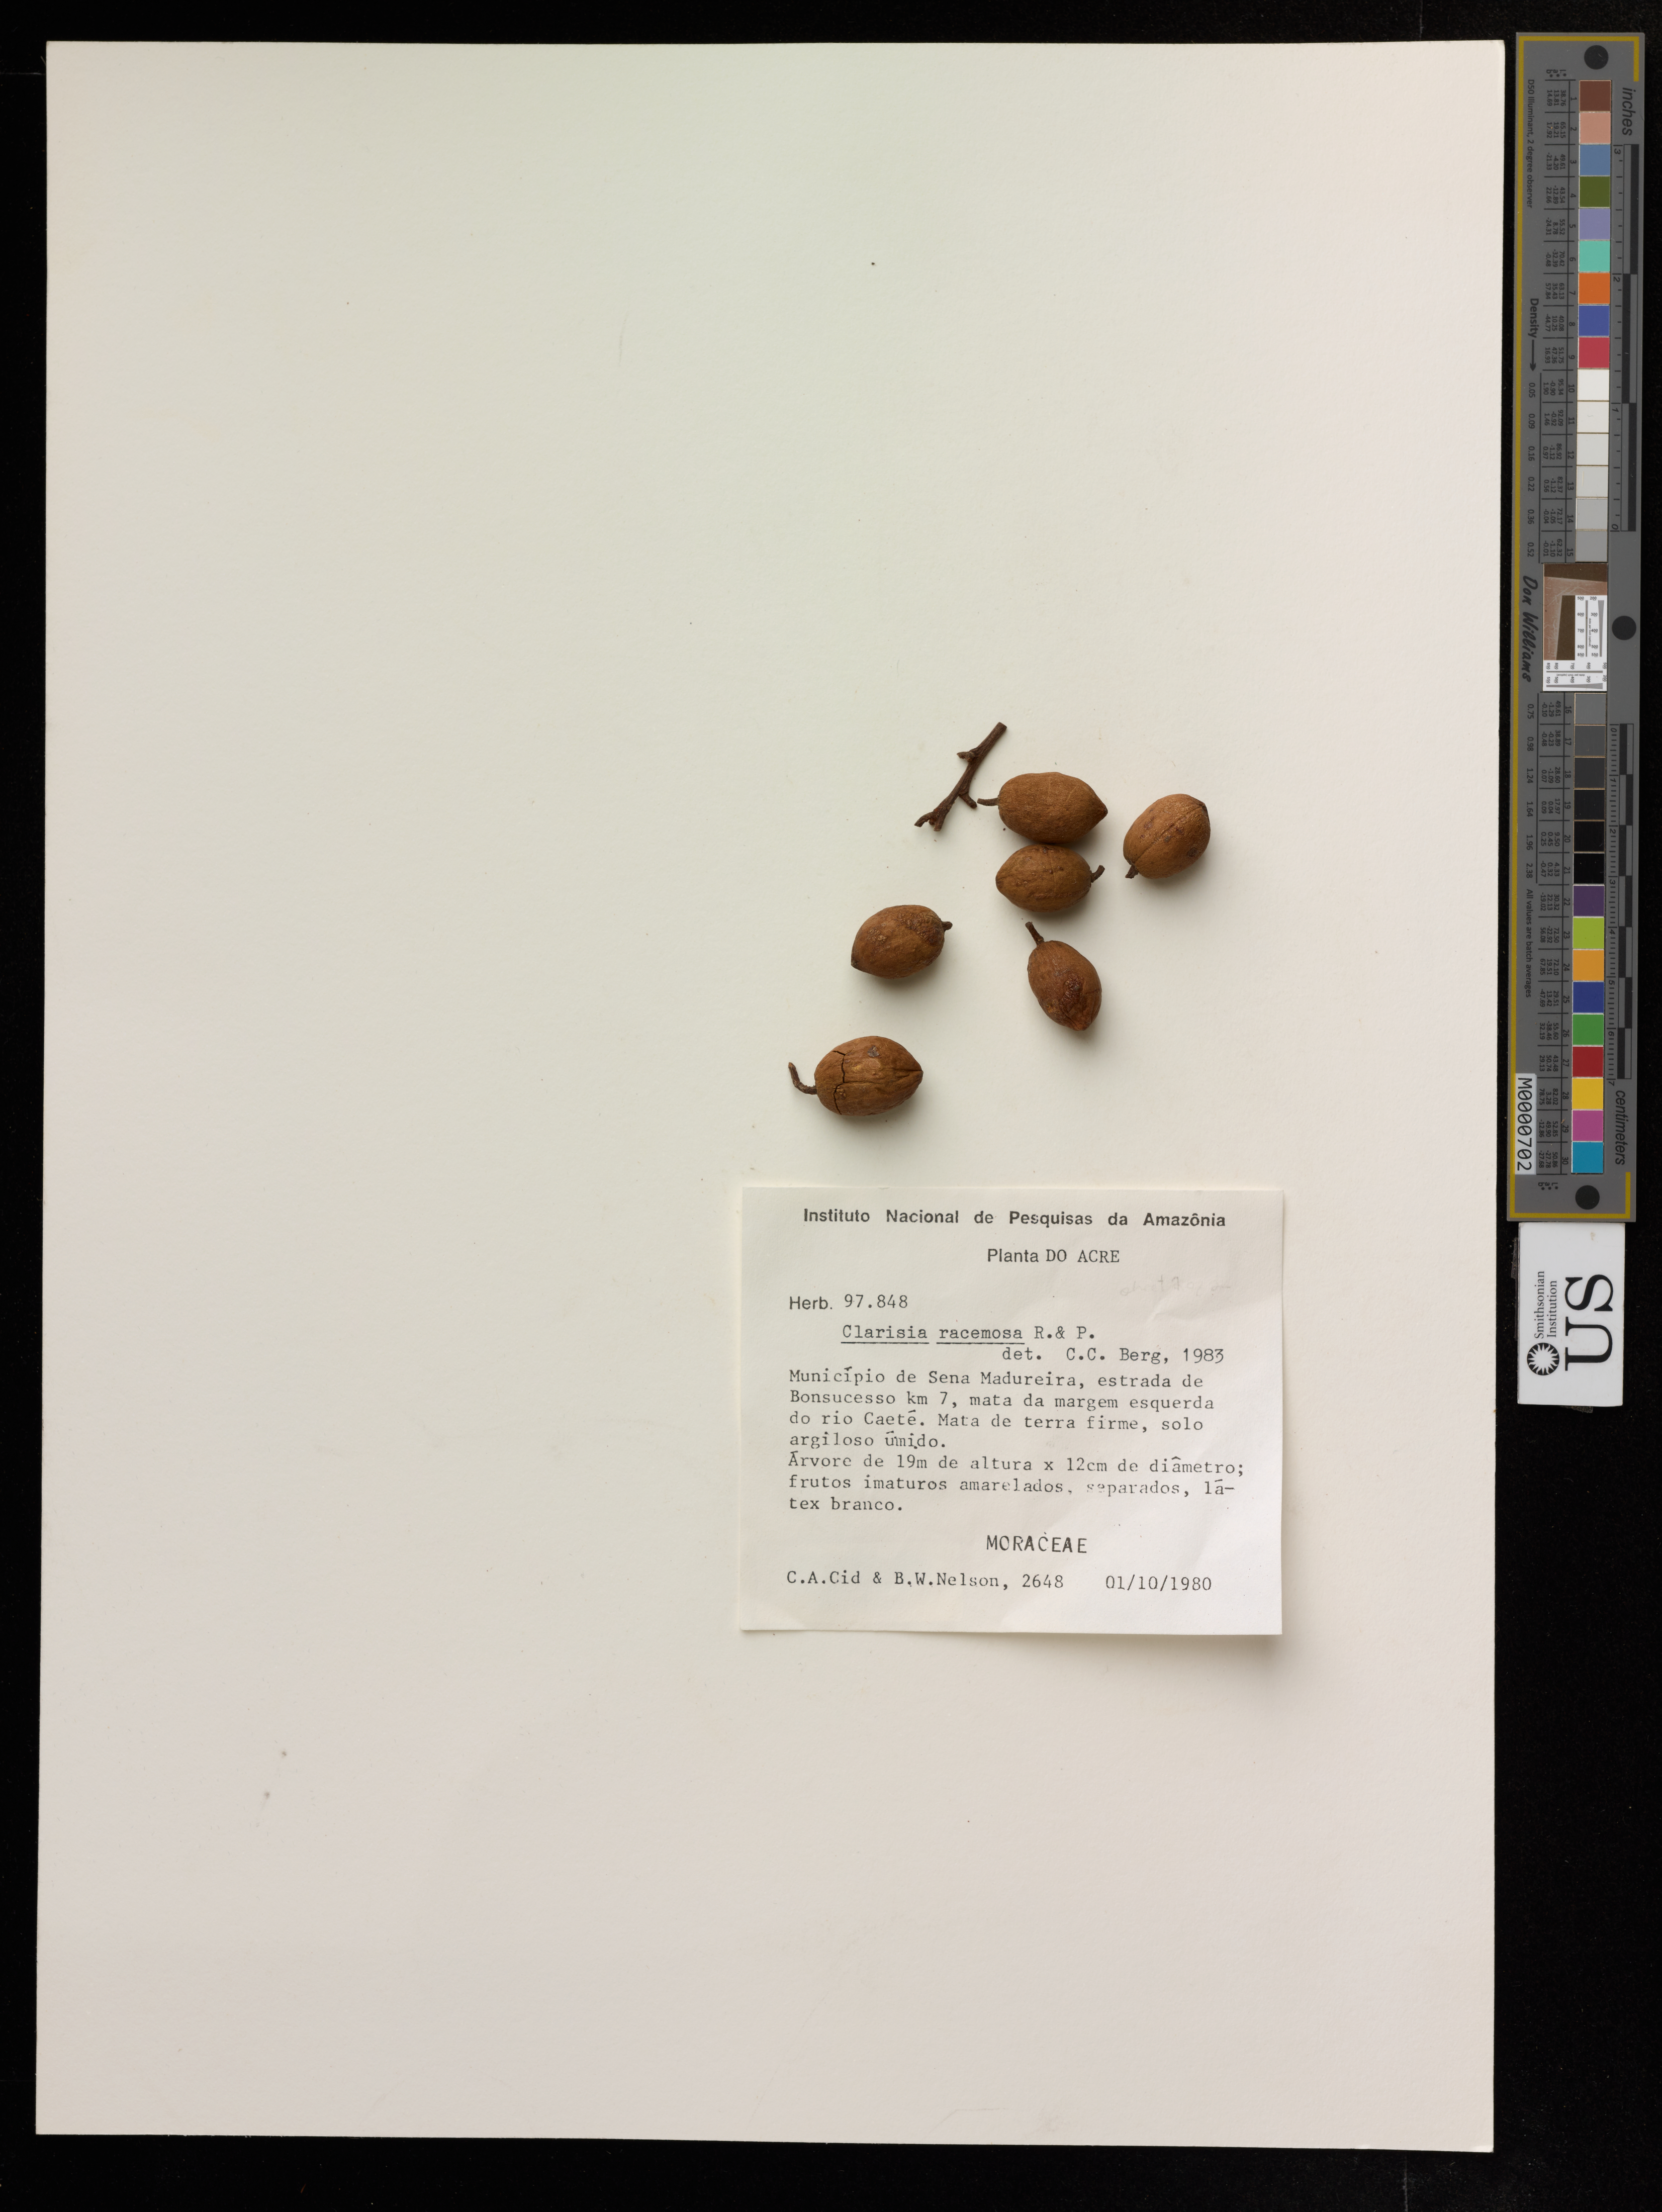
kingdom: Plantae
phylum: Tracheophyta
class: Magnoliopsida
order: Rosales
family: Moraceae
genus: Clarisia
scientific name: Clarisia racemosa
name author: Ruiz & Pav.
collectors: C. Cid & B. W. Nelson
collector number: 2648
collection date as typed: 01/10/1980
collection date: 1980-01-10 or 1980-10-01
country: Brazil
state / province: Acre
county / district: Sena Madureira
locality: Estrada de Bonsucesso km 7, mata da margem esquerda do rio Caete. Mata de terra firme, solo argiloso umido.